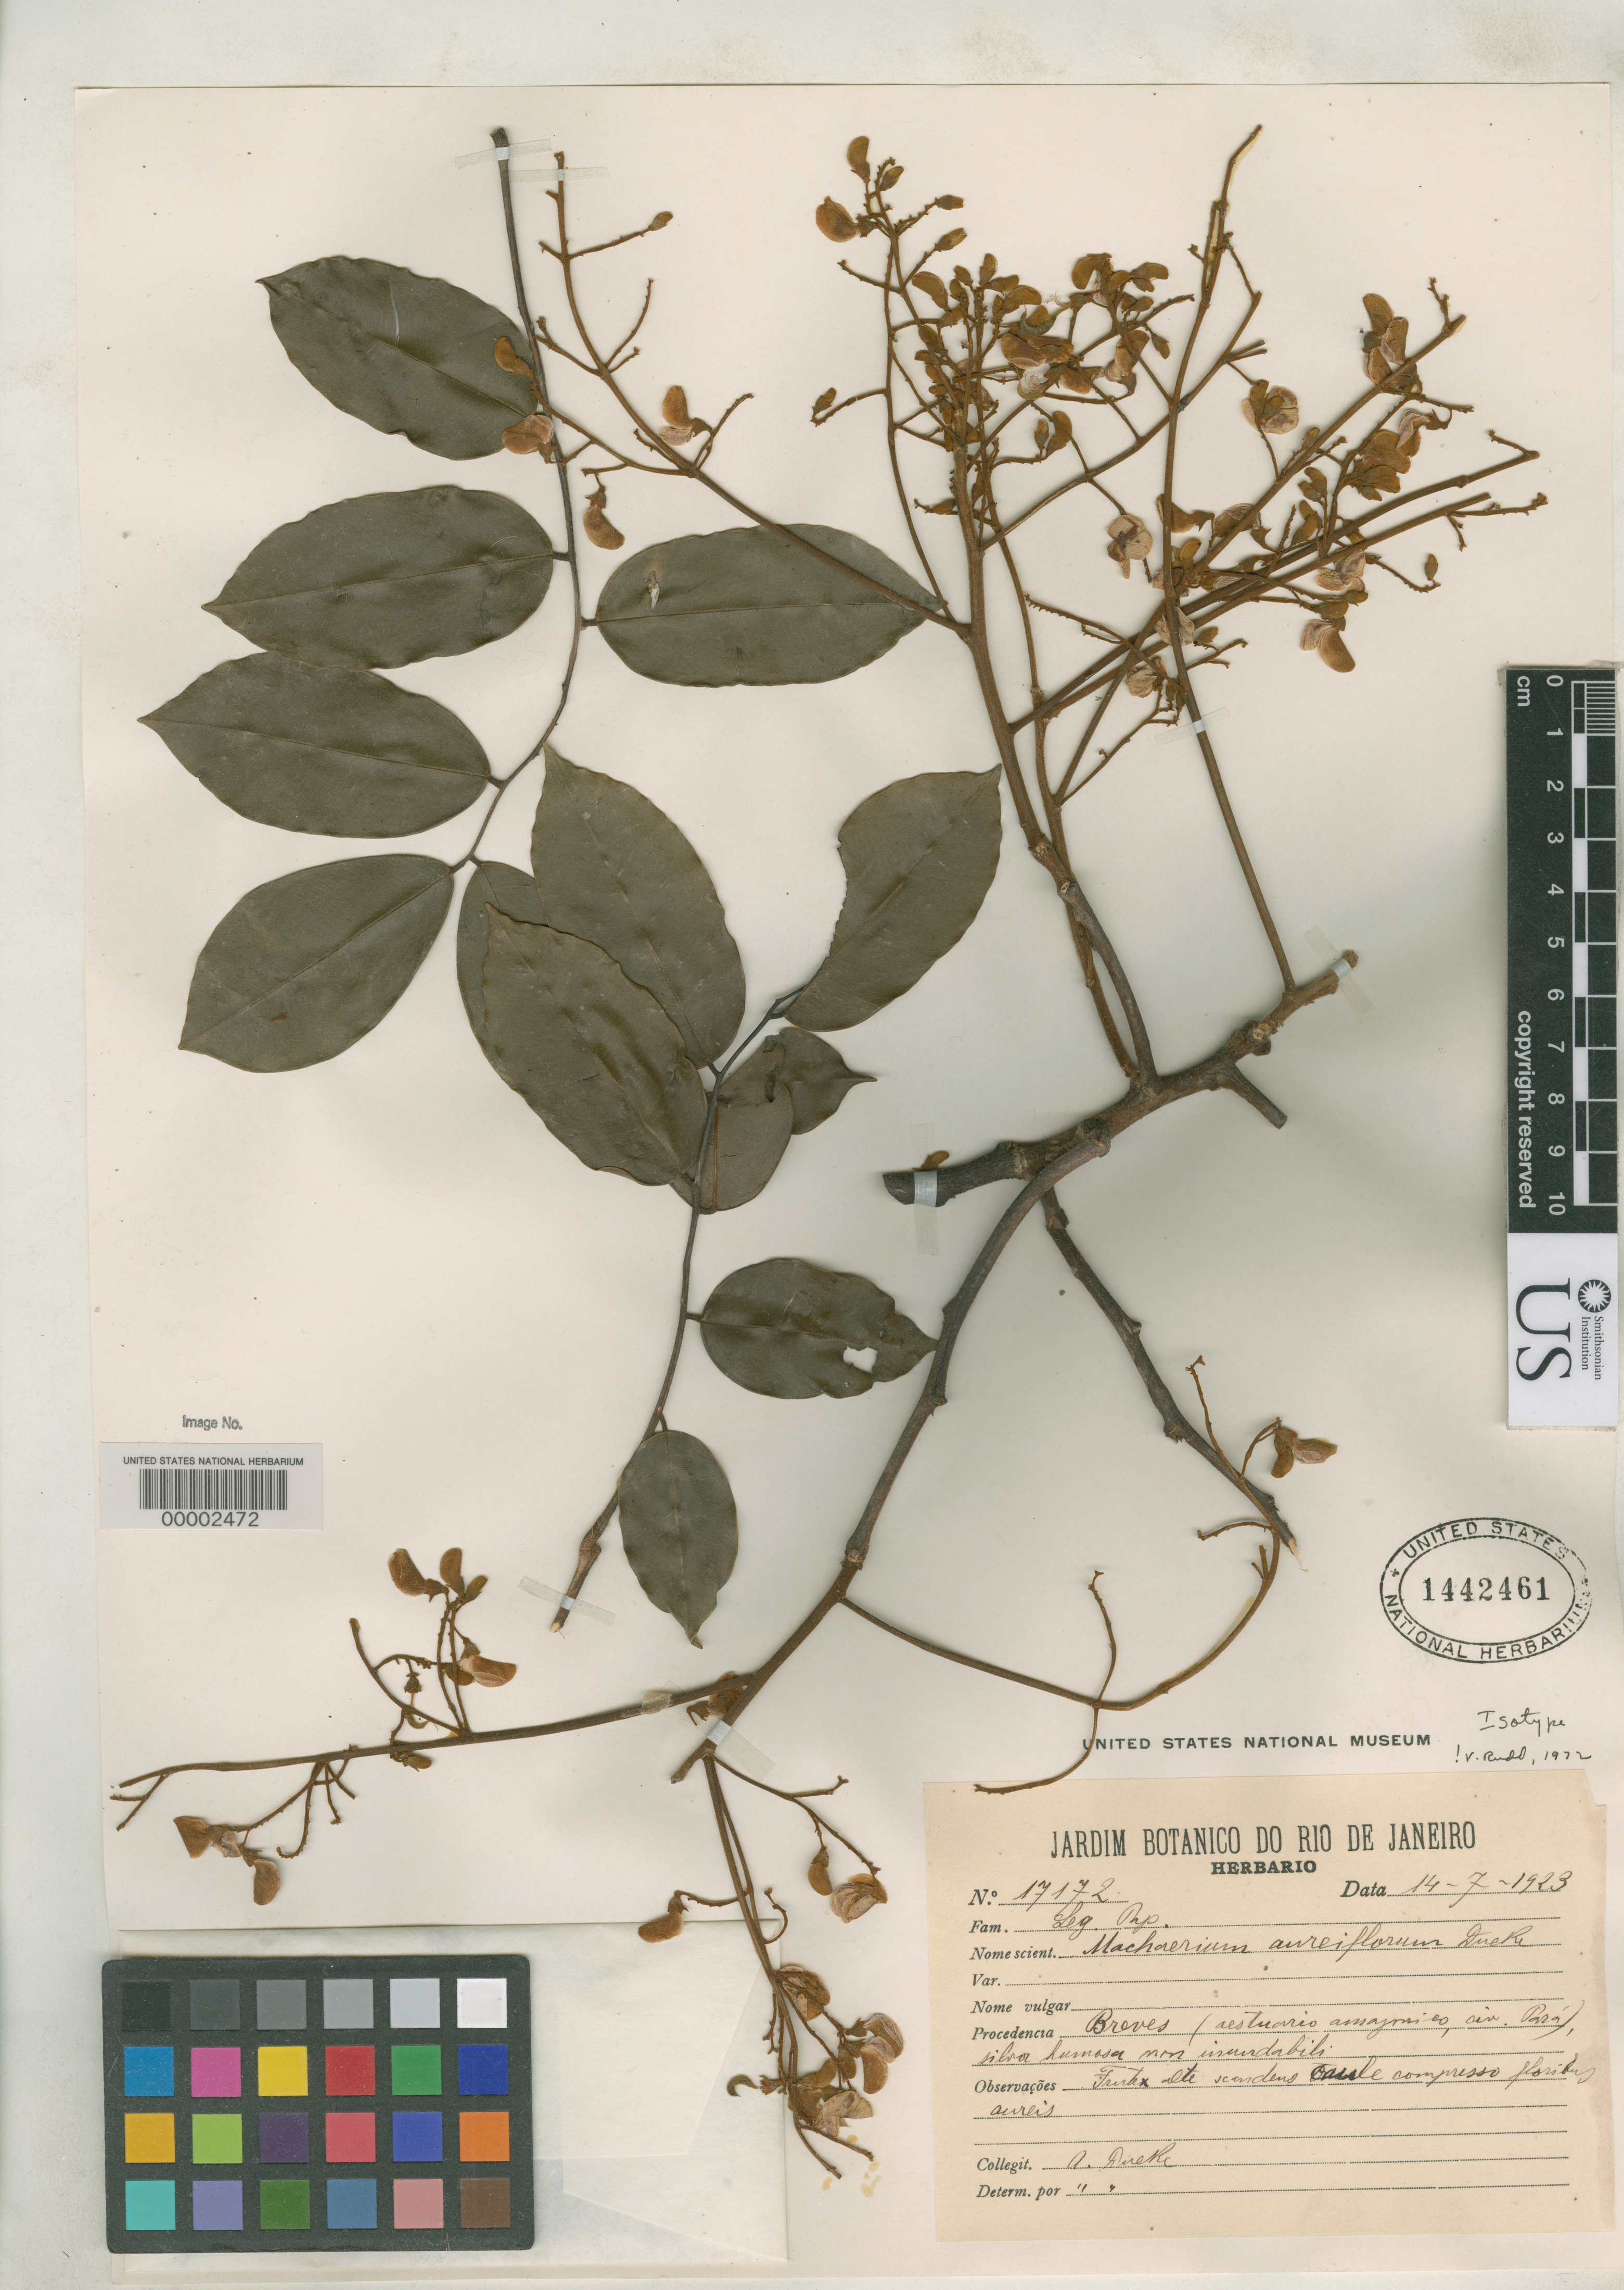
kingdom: Plantae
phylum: Tracheophyta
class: Magnoliopsida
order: Fabales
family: Fabaceae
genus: Machaerium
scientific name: Machaerium aureiflorum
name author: Ducke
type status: Isotype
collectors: A. Ducke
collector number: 17172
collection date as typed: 14 Jul 1923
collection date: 1923-07-14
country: Brazil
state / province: Pará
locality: Breves.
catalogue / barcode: US 1442461